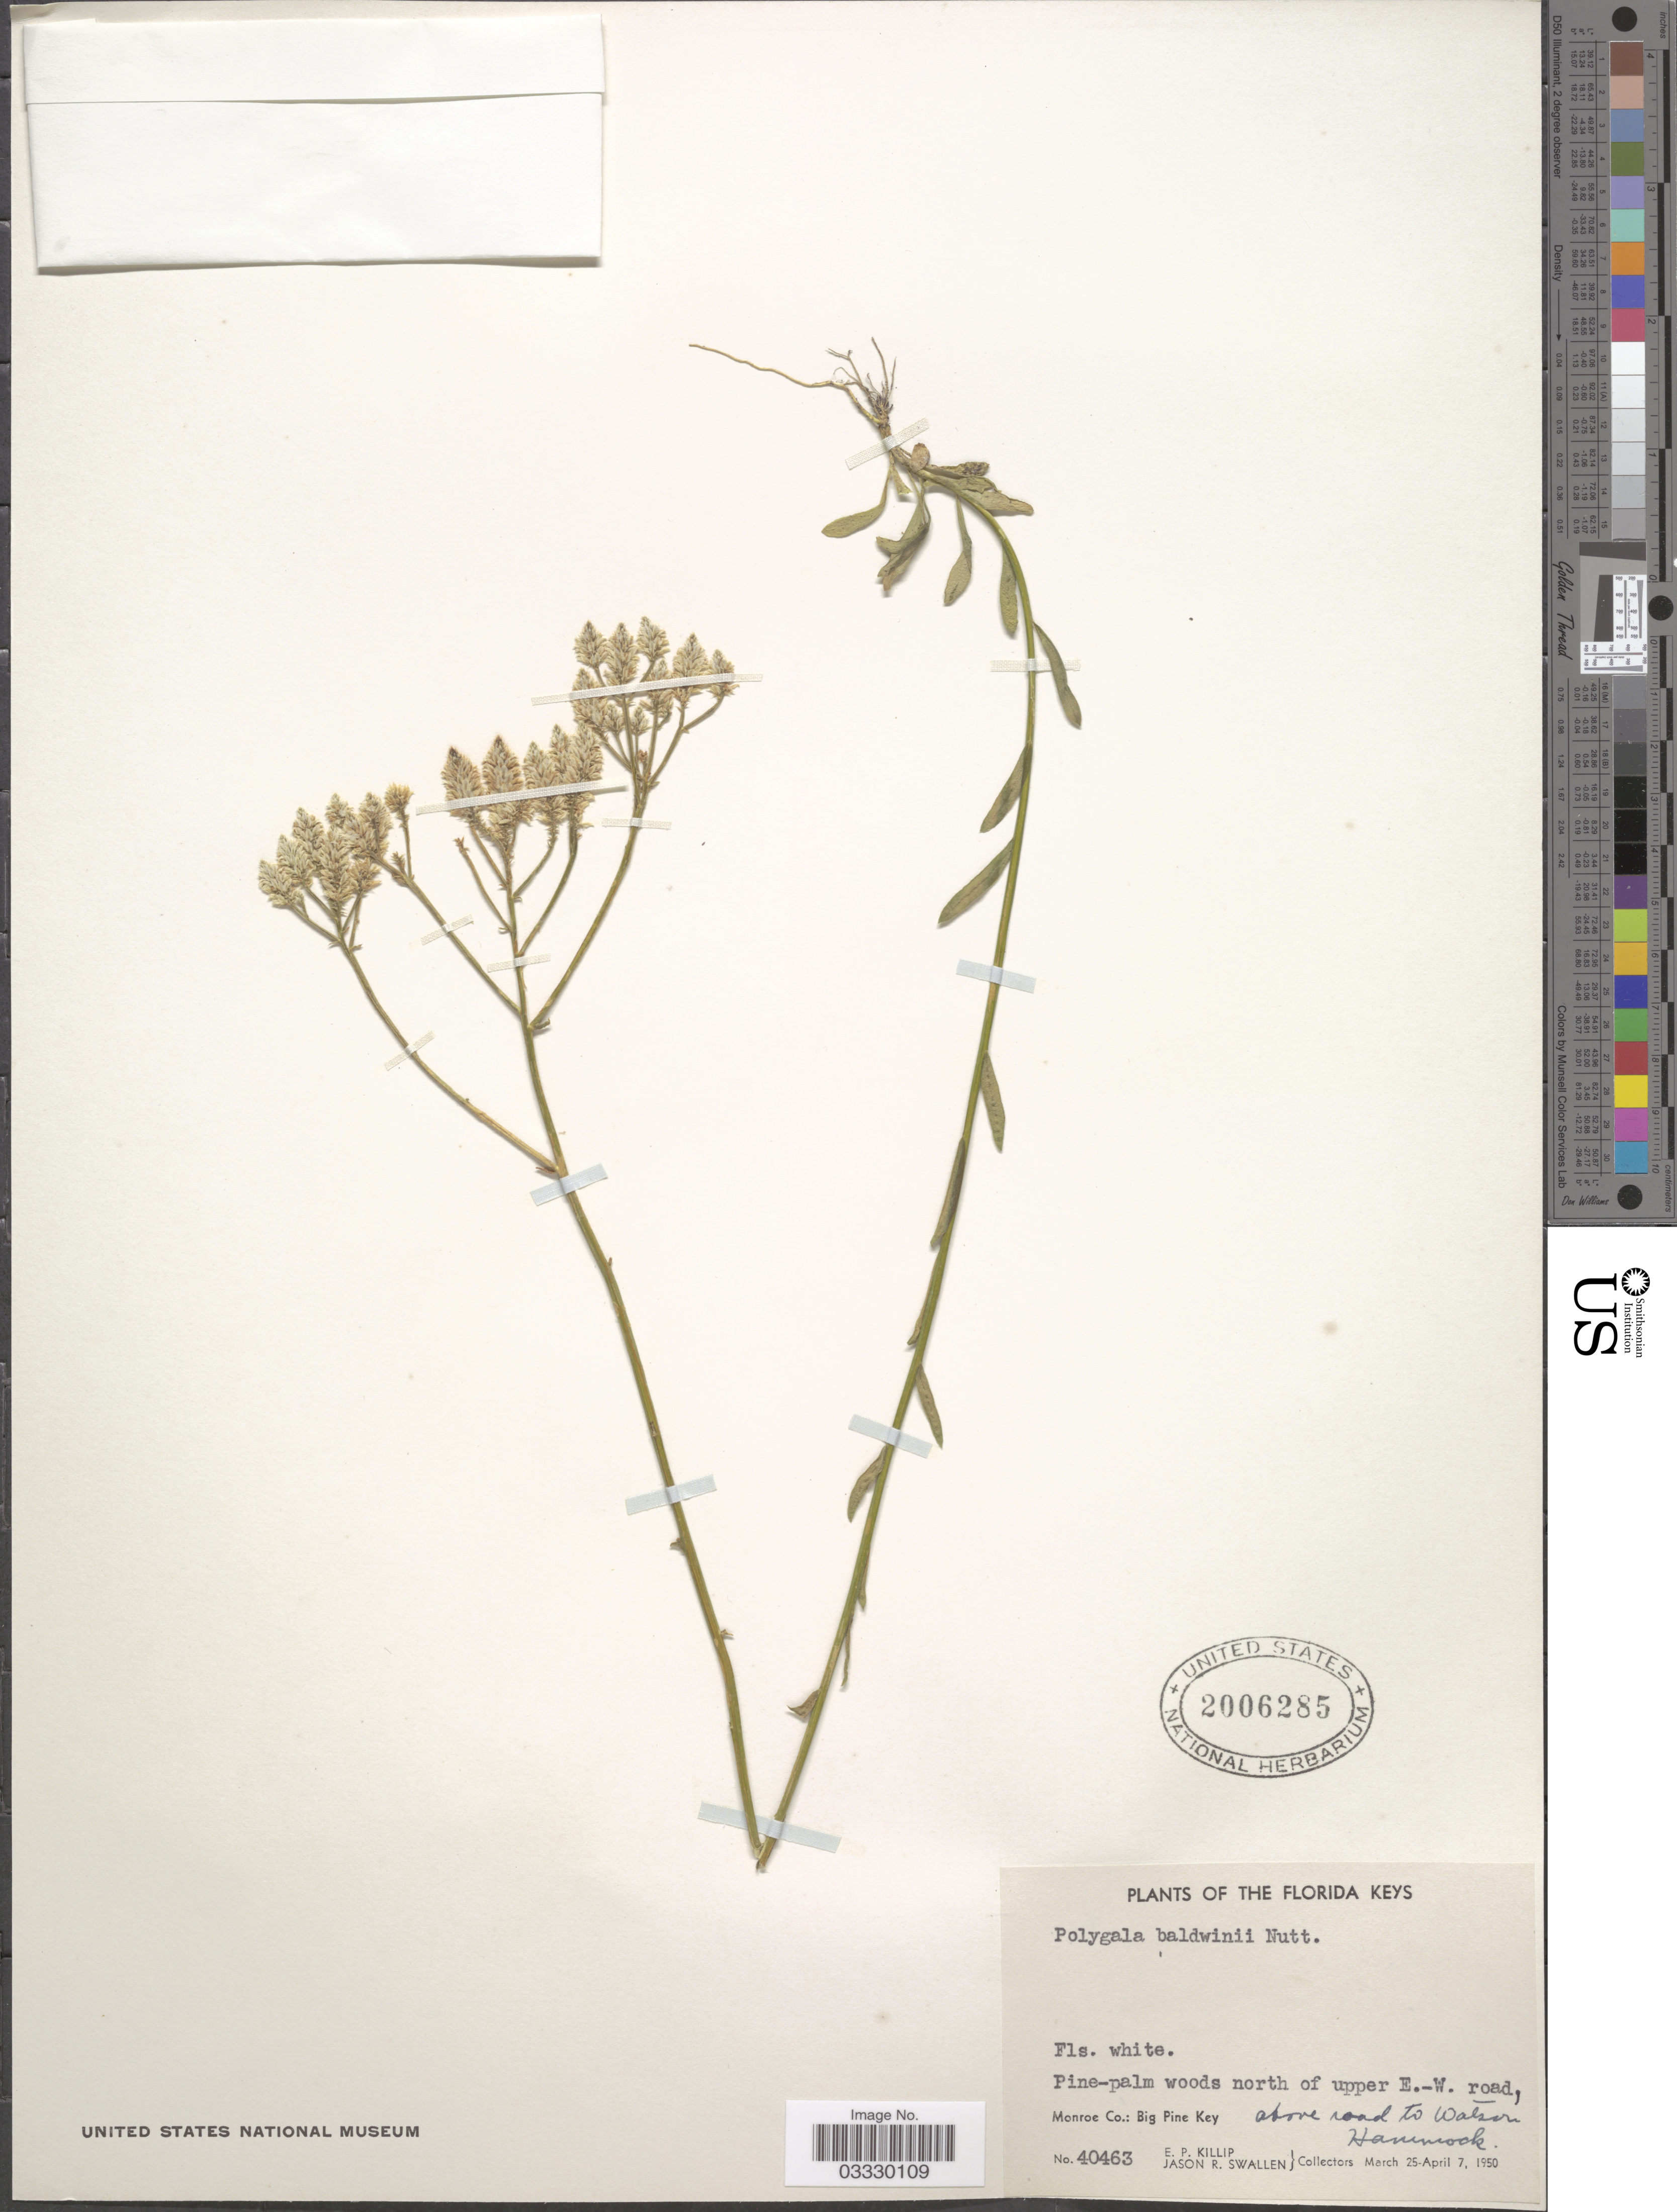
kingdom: Plantae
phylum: Tracheophyta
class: Magnoliopsida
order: Fabales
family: Polygalaceae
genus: Polygala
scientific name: Polygala balduinii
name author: Nutt.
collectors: E. P. Killip & J. R. Swallen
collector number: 40463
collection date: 1950-03-25/1950-04-07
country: United States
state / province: Florida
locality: Florida Keys. Pine-palm woods north of upper E.-W. road, Monroe Co.: Big Pine Key.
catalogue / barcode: US 2006285